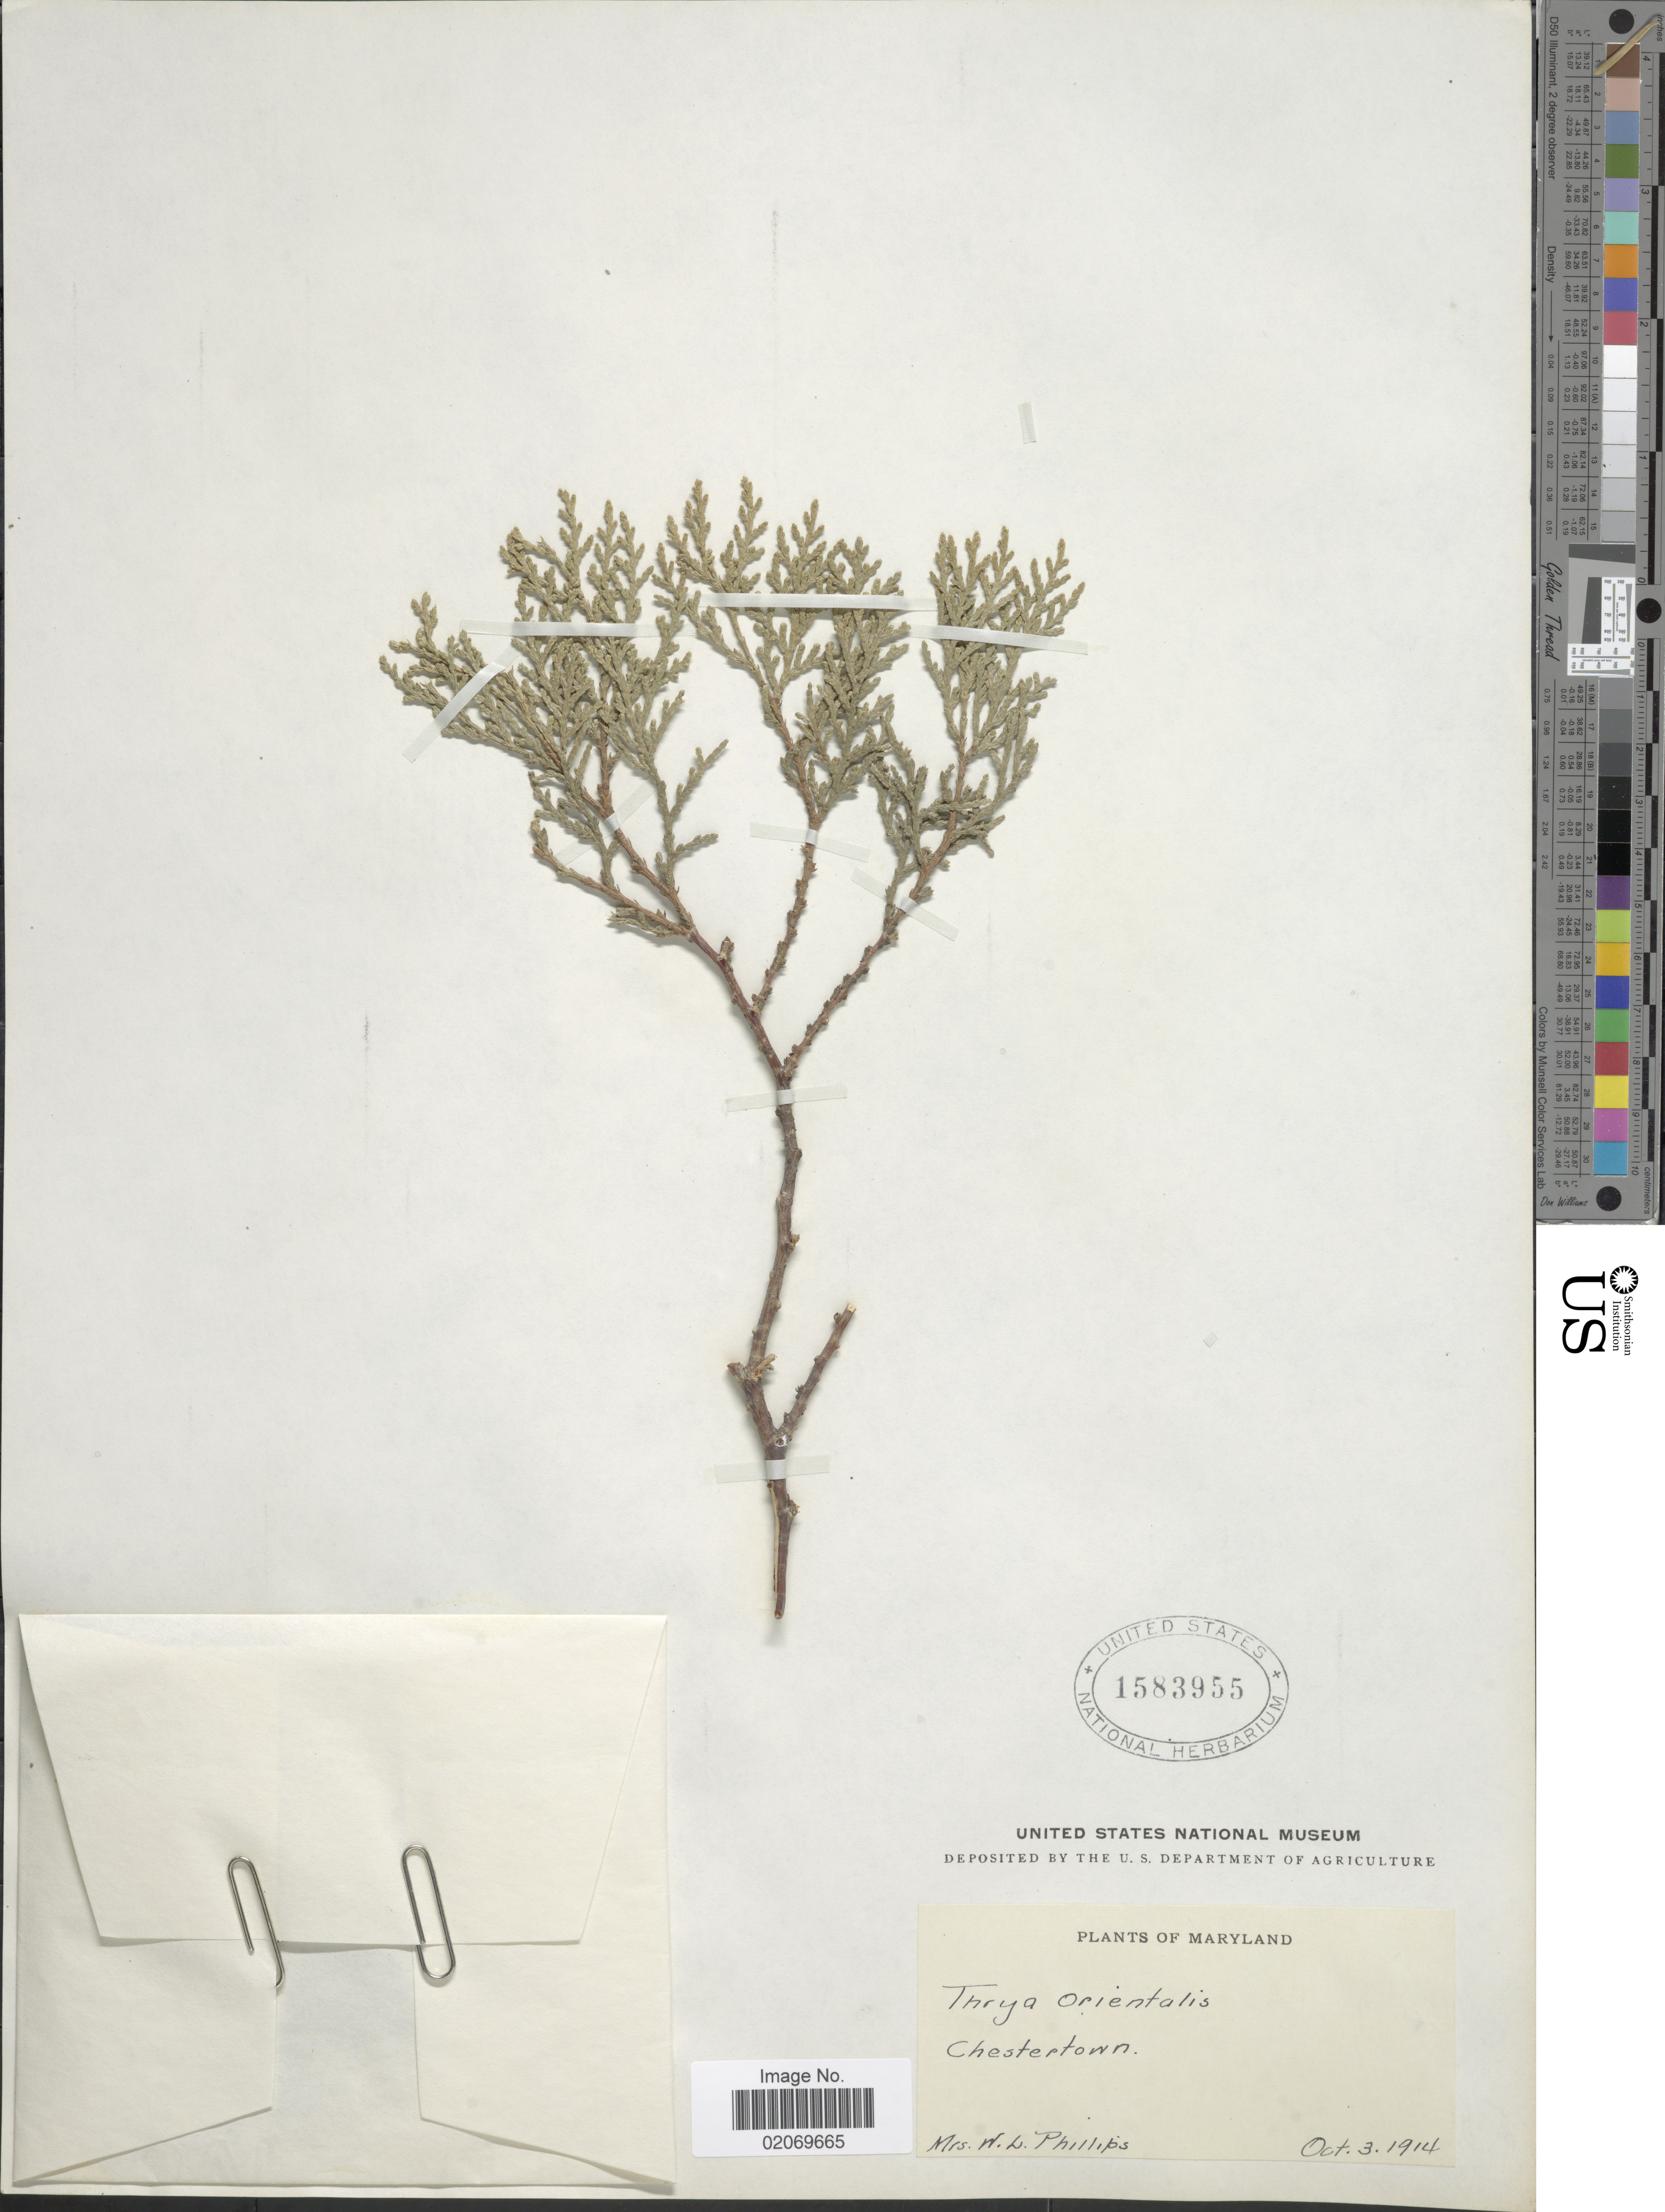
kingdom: Plantae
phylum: Tracheophyta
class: Pinopsida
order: Pinales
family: Cupressaceae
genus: Thuja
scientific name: Thuja orientalis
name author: L.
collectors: W. Phillips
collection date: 1914-10-03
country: United States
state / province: Maryland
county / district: Kent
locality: Chestertown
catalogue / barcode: US 1583955